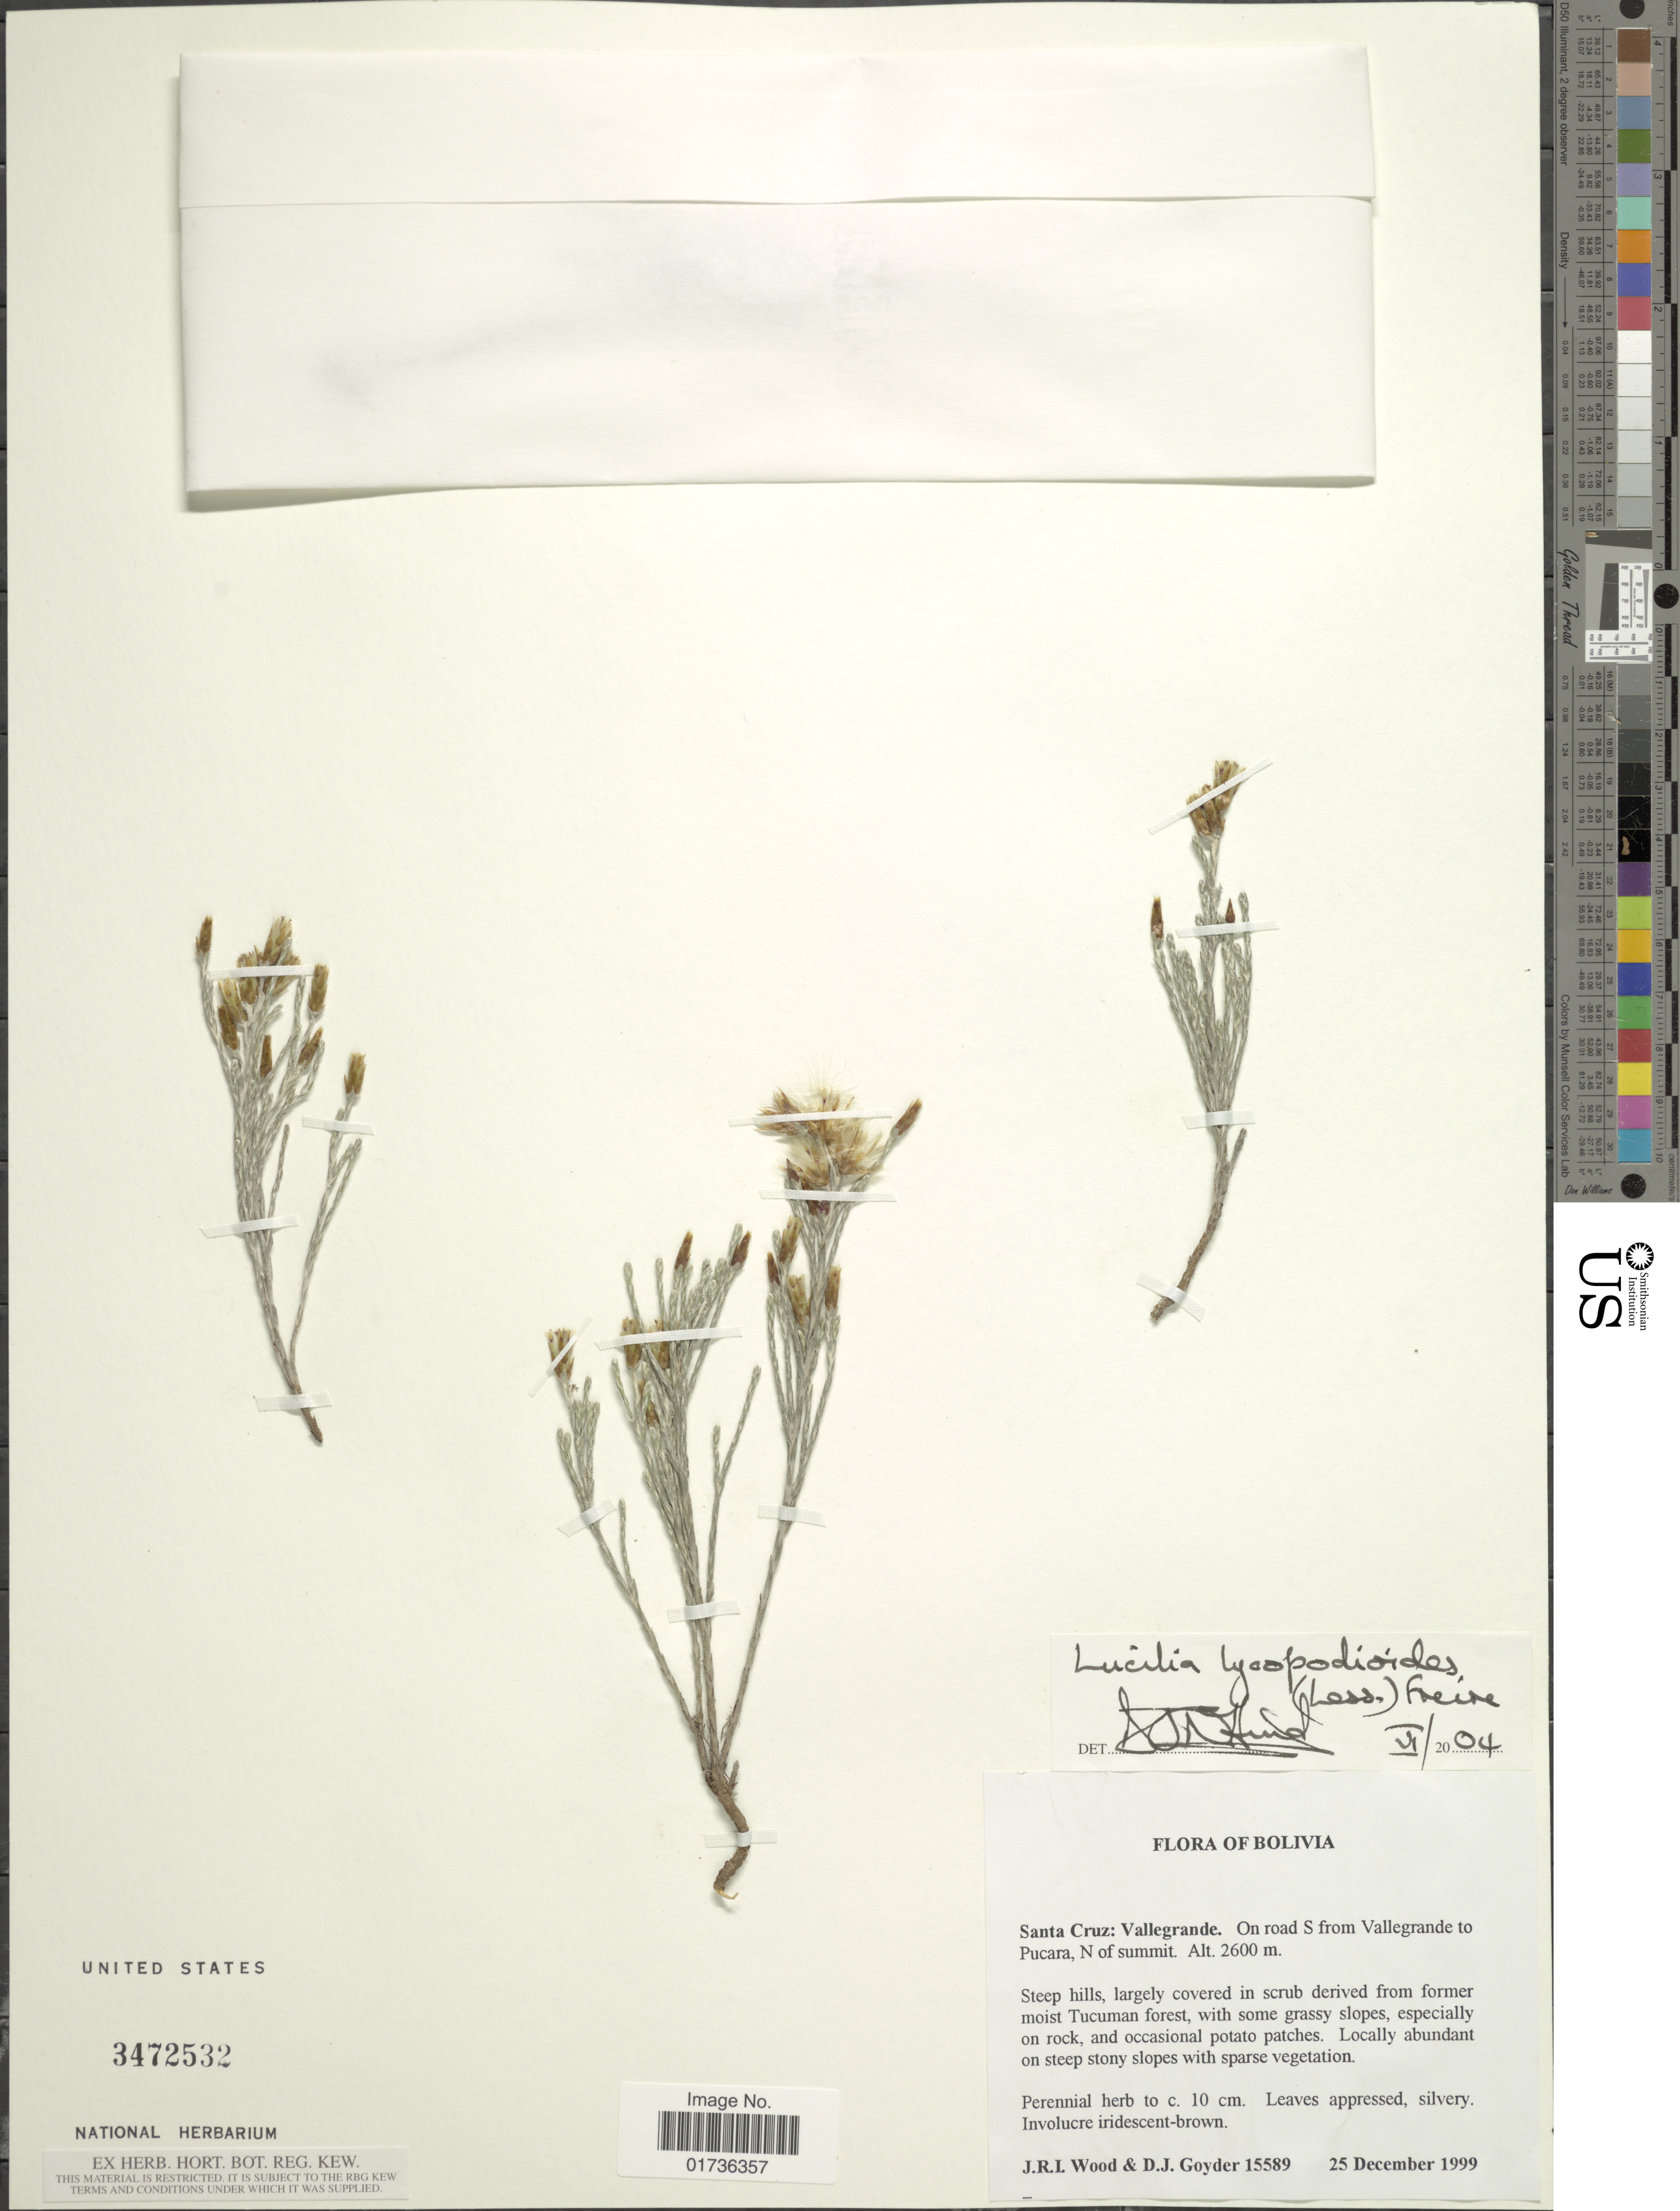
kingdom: Plantae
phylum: Tracheophyta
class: Magnoliopsida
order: Asterales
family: Asteraceae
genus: Lucilia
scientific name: Lucilia lycopodioides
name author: (Less.)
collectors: J. R. I. Wood & D. Goyder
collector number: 15589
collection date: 1999-12-25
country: Bolivia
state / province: Santa Cruz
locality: Vallegrande. On road S from Vallegrande to Pucara, N of summit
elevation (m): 2600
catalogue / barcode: US 3472532